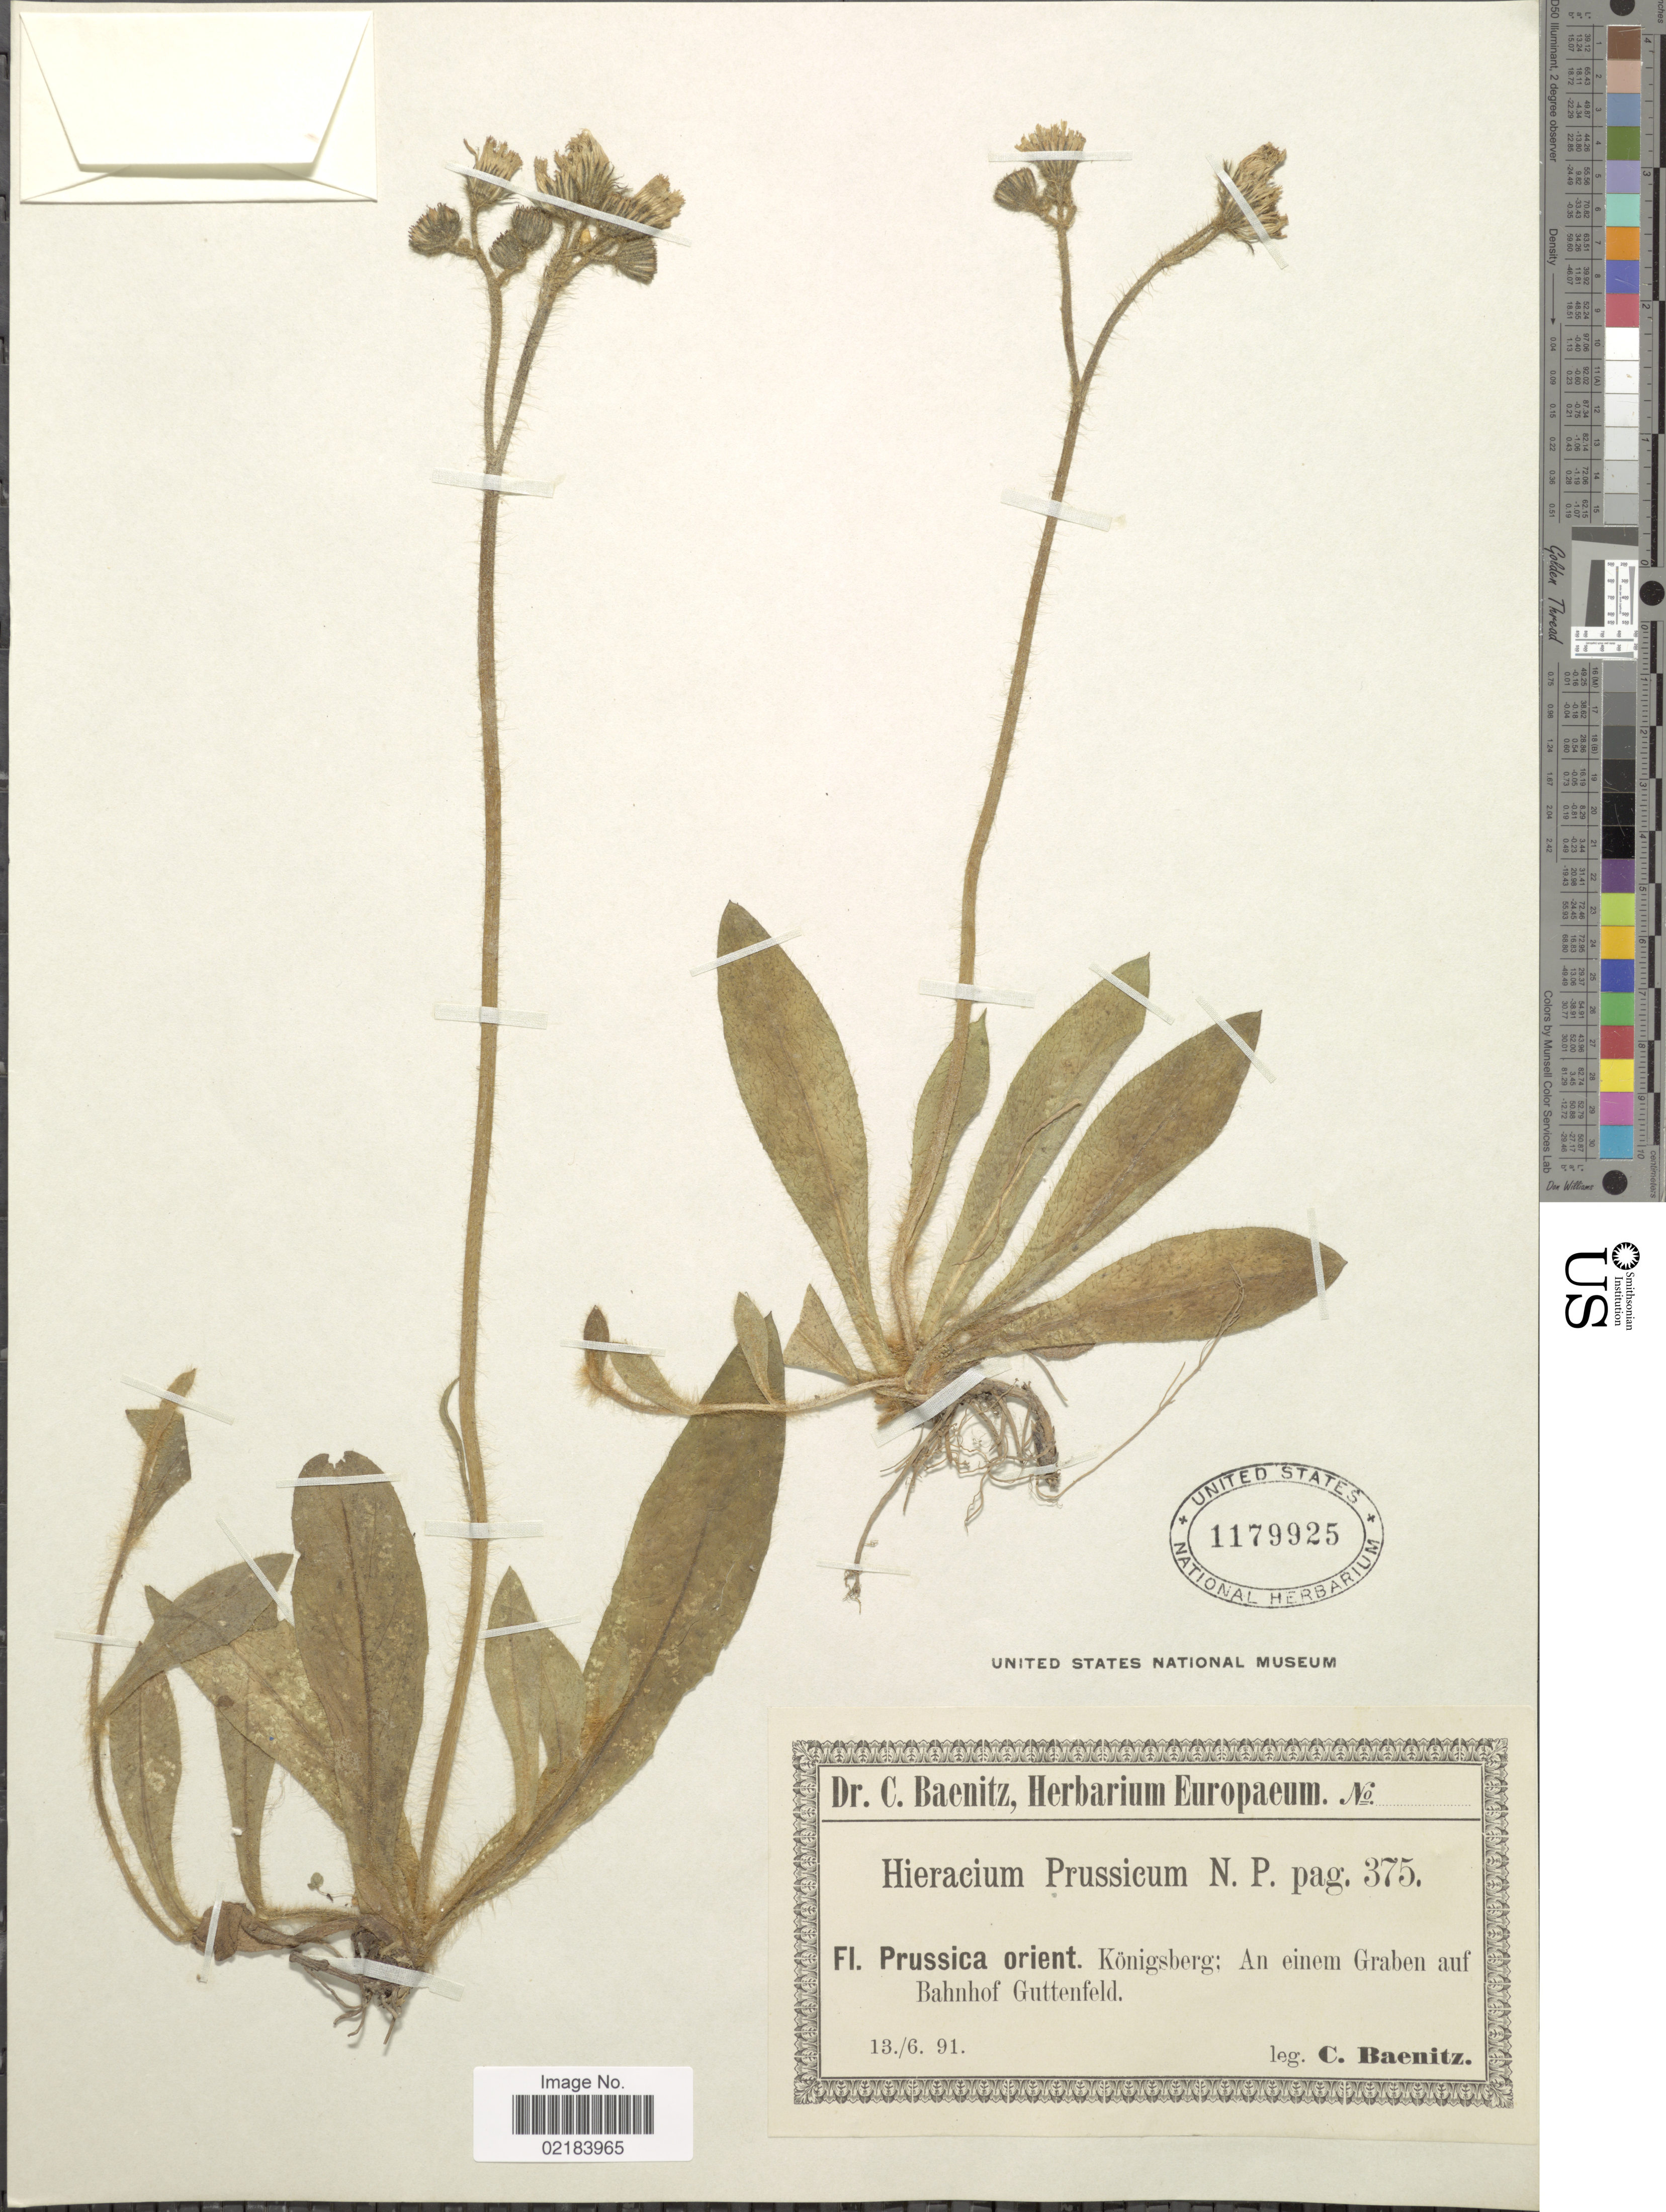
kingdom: Plantae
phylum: Tracheophyta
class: Magnoliopsida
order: Asterales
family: Asteraceae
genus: Pilosella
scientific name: Pilosella prussica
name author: (Näg. & Peter) Soják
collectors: C. G. Baenitz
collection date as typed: Transcribed d/m/y: 13/6/91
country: Germany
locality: Prussica orient. Koningsberg; An einem Graben auf Bahnhof Guttenfeld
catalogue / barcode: US 1179925